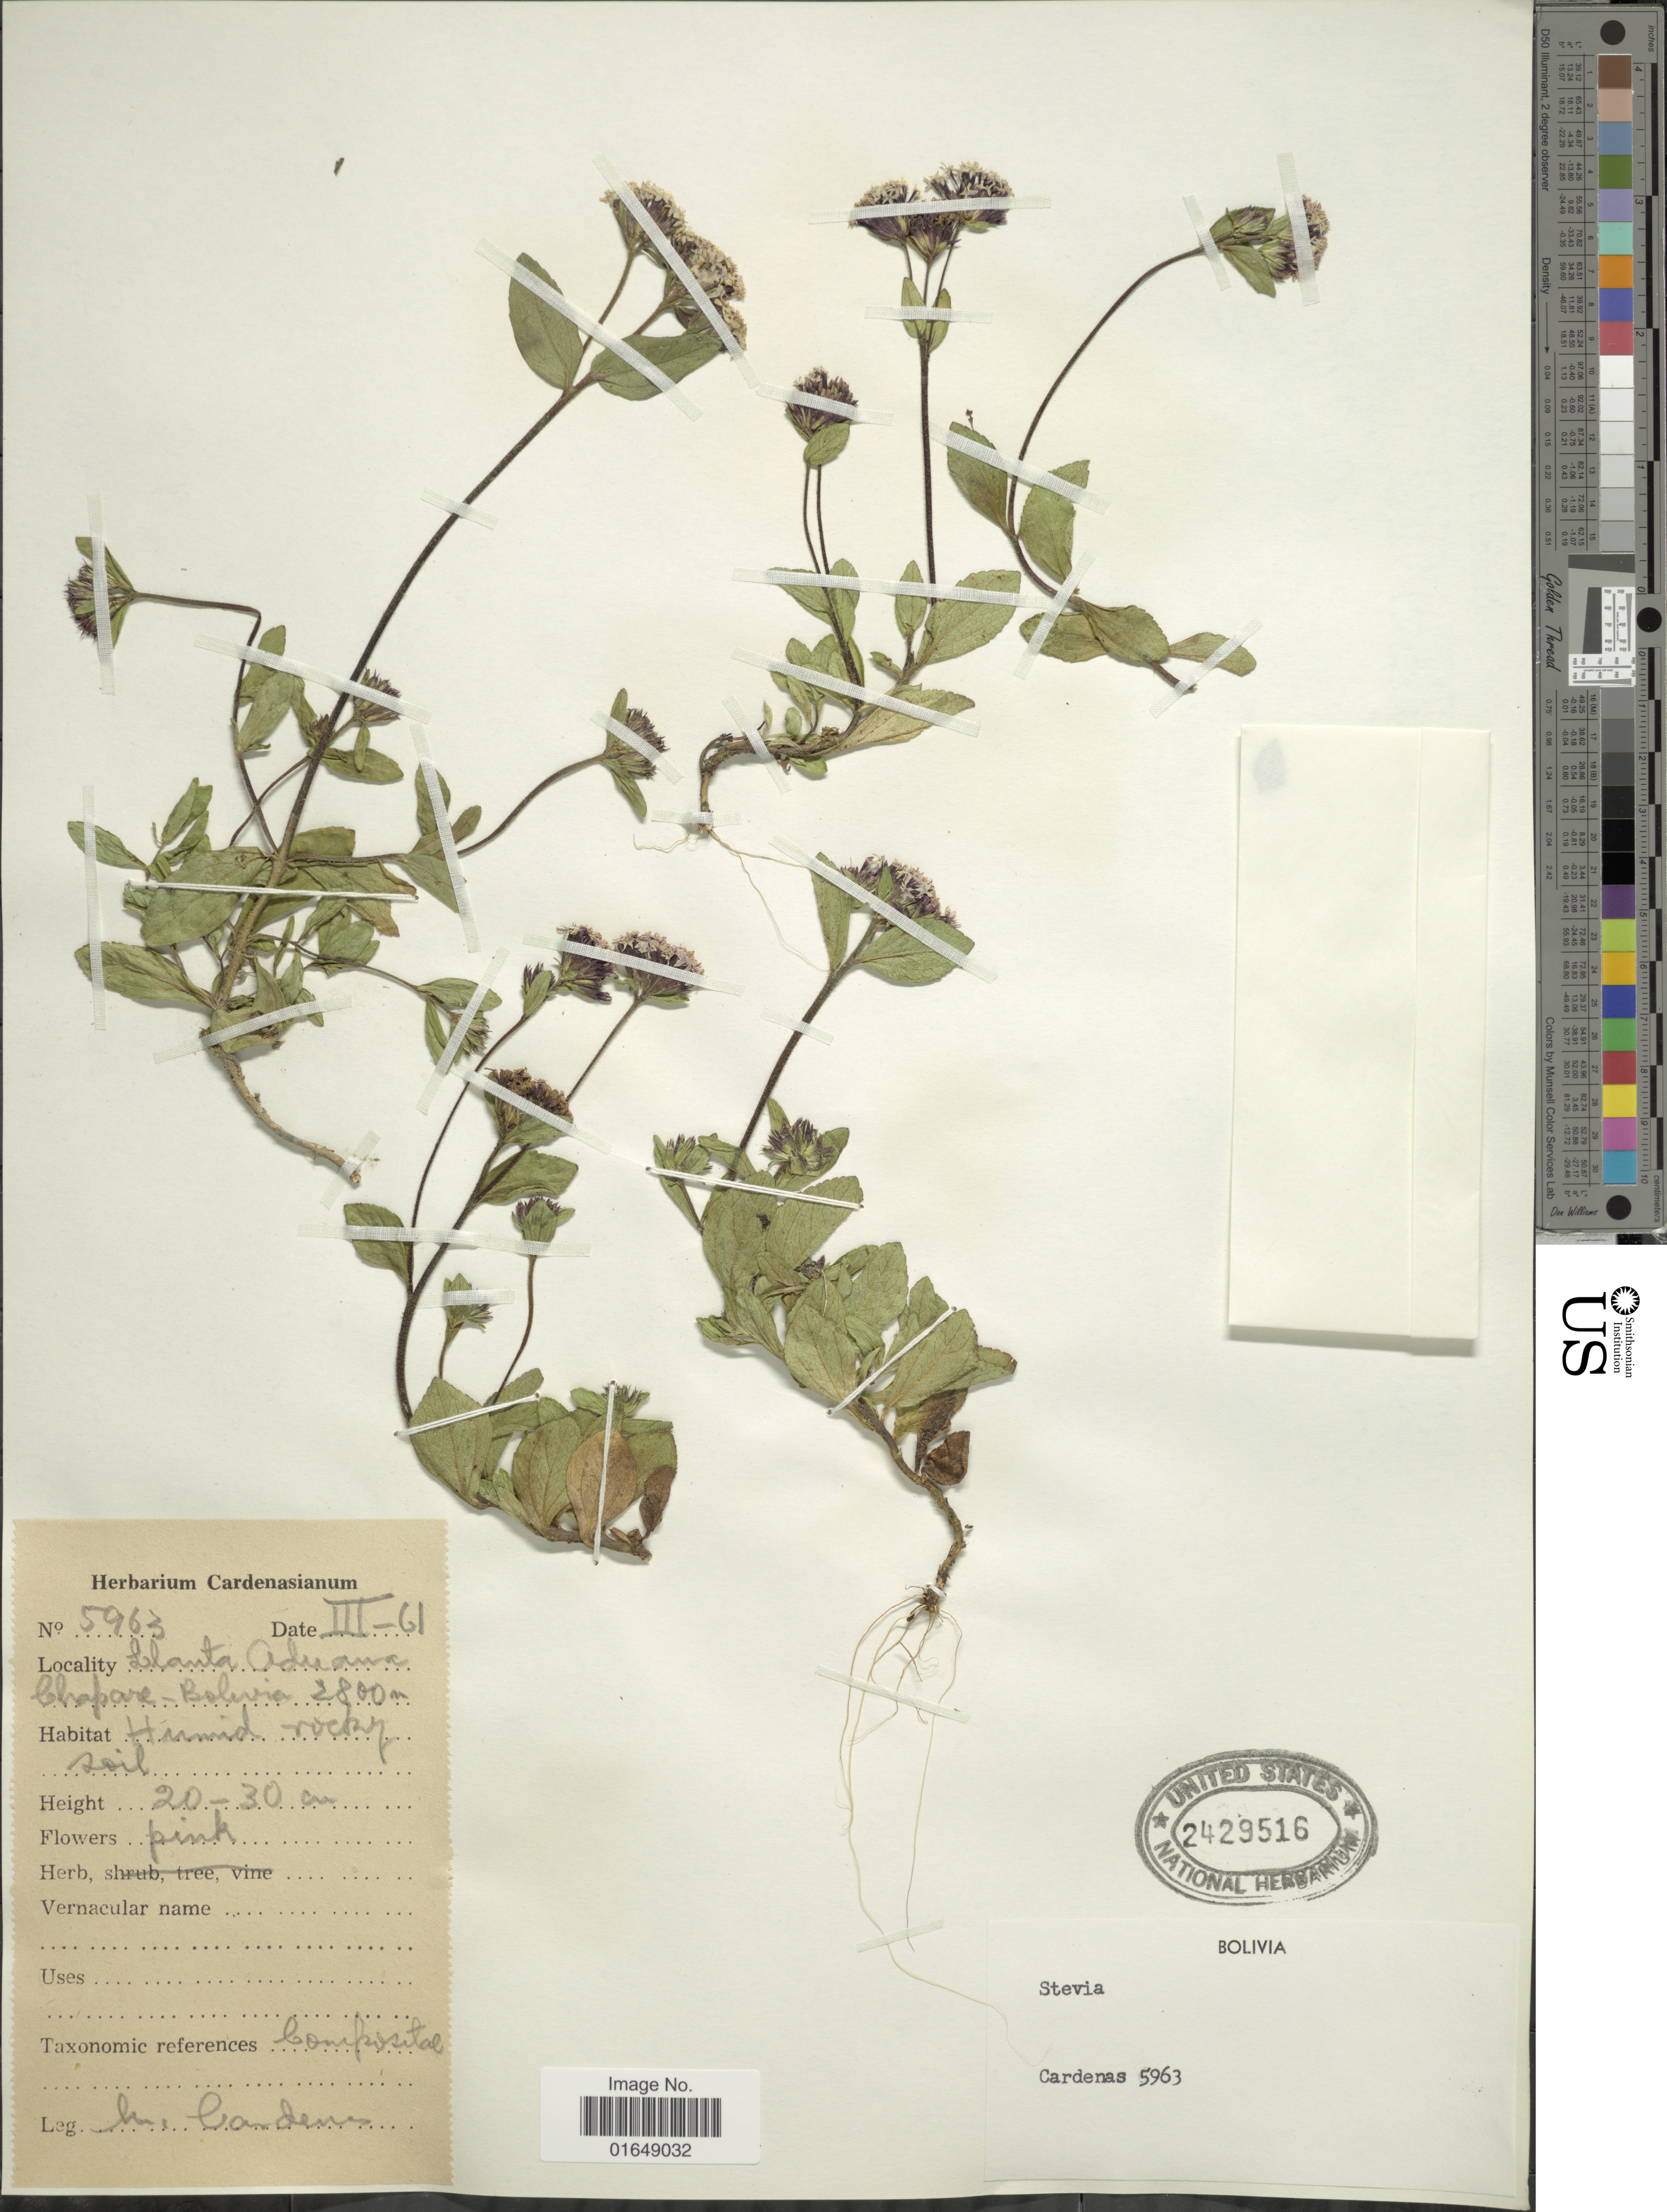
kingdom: Plantae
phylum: Tracheophyta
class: Magnoliopsida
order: Asterales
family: Asteraceae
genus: Stevia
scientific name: Stevia sp.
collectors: M. Cárdenas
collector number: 5963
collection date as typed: Transcribed d/m/y: /3/61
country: Bolivia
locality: Llanta Adriana Chapare.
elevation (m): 2800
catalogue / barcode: US 2429516